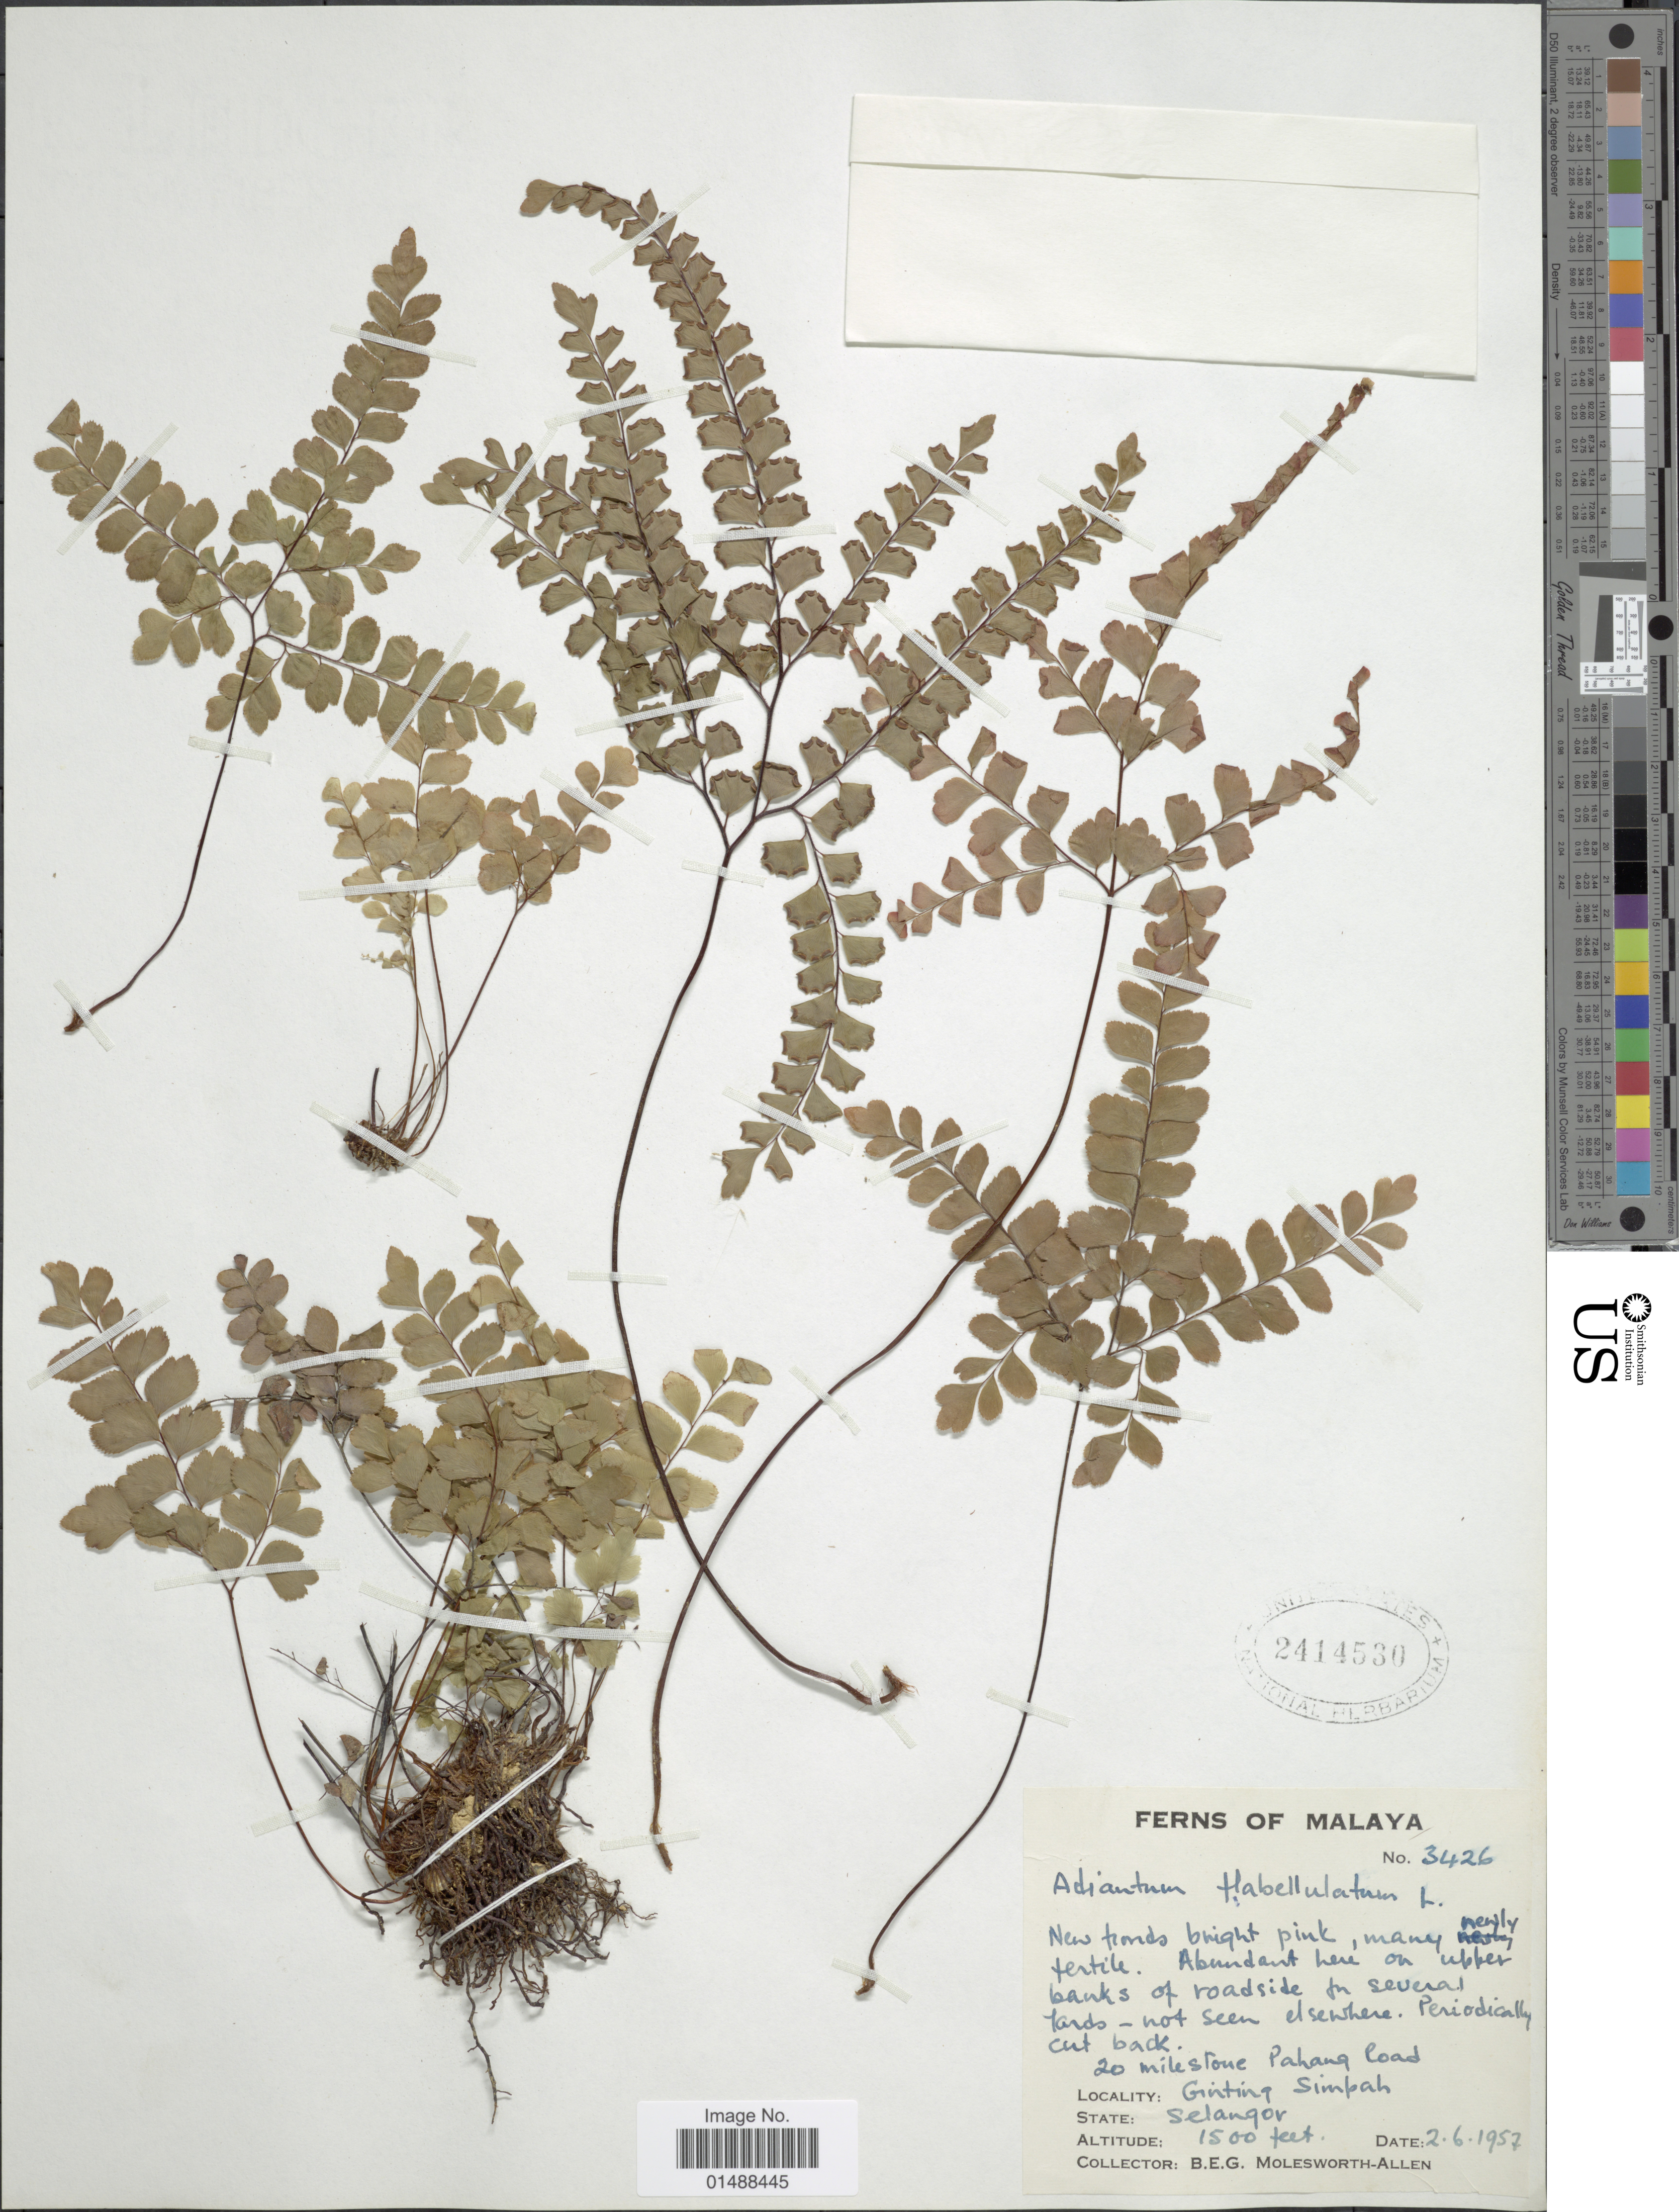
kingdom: Plantae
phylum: Tracheophyta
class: Polypodiopsida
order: Polypodiales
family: Pteridaceae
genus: Adiantum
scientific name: Adiantum flabellulatum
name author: L.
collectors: B. E. G. Molesworth-Allen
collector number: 3426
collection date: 1957-06-02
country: Malaysia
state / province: Selangor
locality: Malaya, Ginting Simpah, Selangor. 20 mile stone Pahang Road.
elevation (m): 457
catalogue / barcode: US 2414530